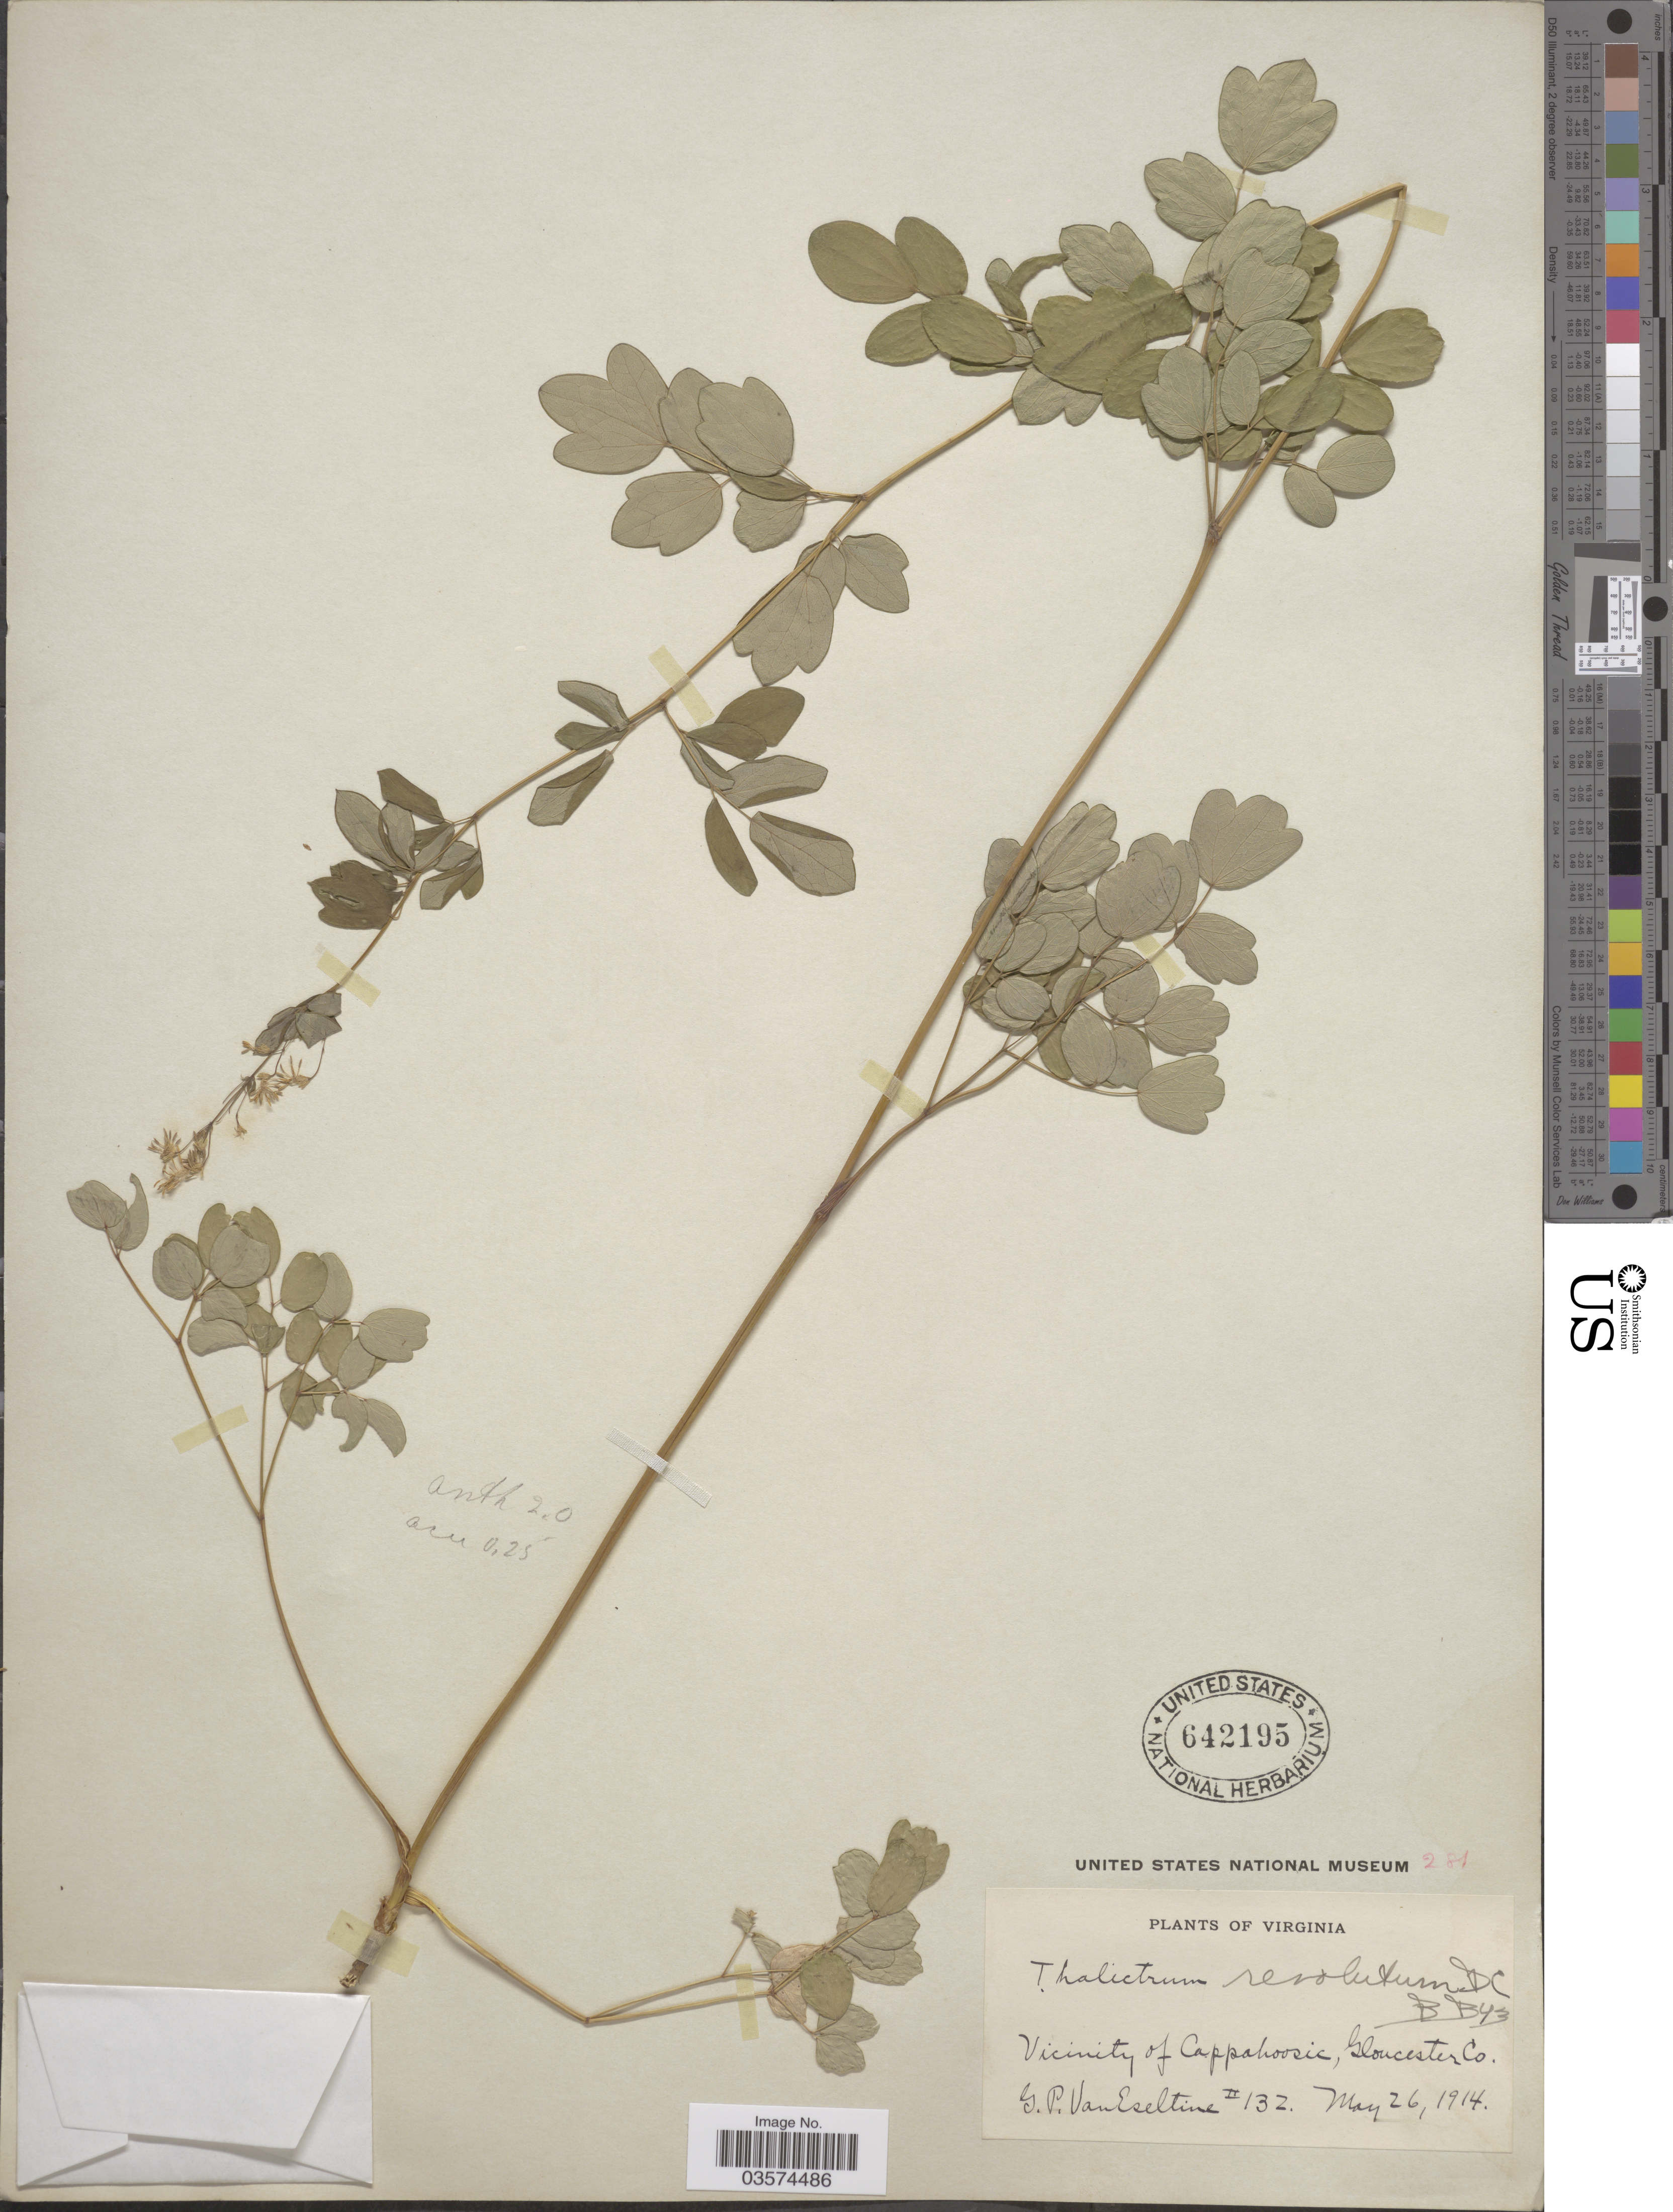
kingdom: Plantae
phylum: Tracheophyta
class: Magnoliopsida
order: Ranunculales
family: Ranunculaceae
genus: Thalictrum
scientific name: Thalictrum amphibolum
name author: Greene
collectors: G. P. Van Eseltine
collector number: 132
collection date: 1914-05-26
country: United States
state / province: Virginia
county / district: Gloucester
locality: Vicinity of Cappahoosic, Gloucester Co.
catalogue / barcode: US 642195